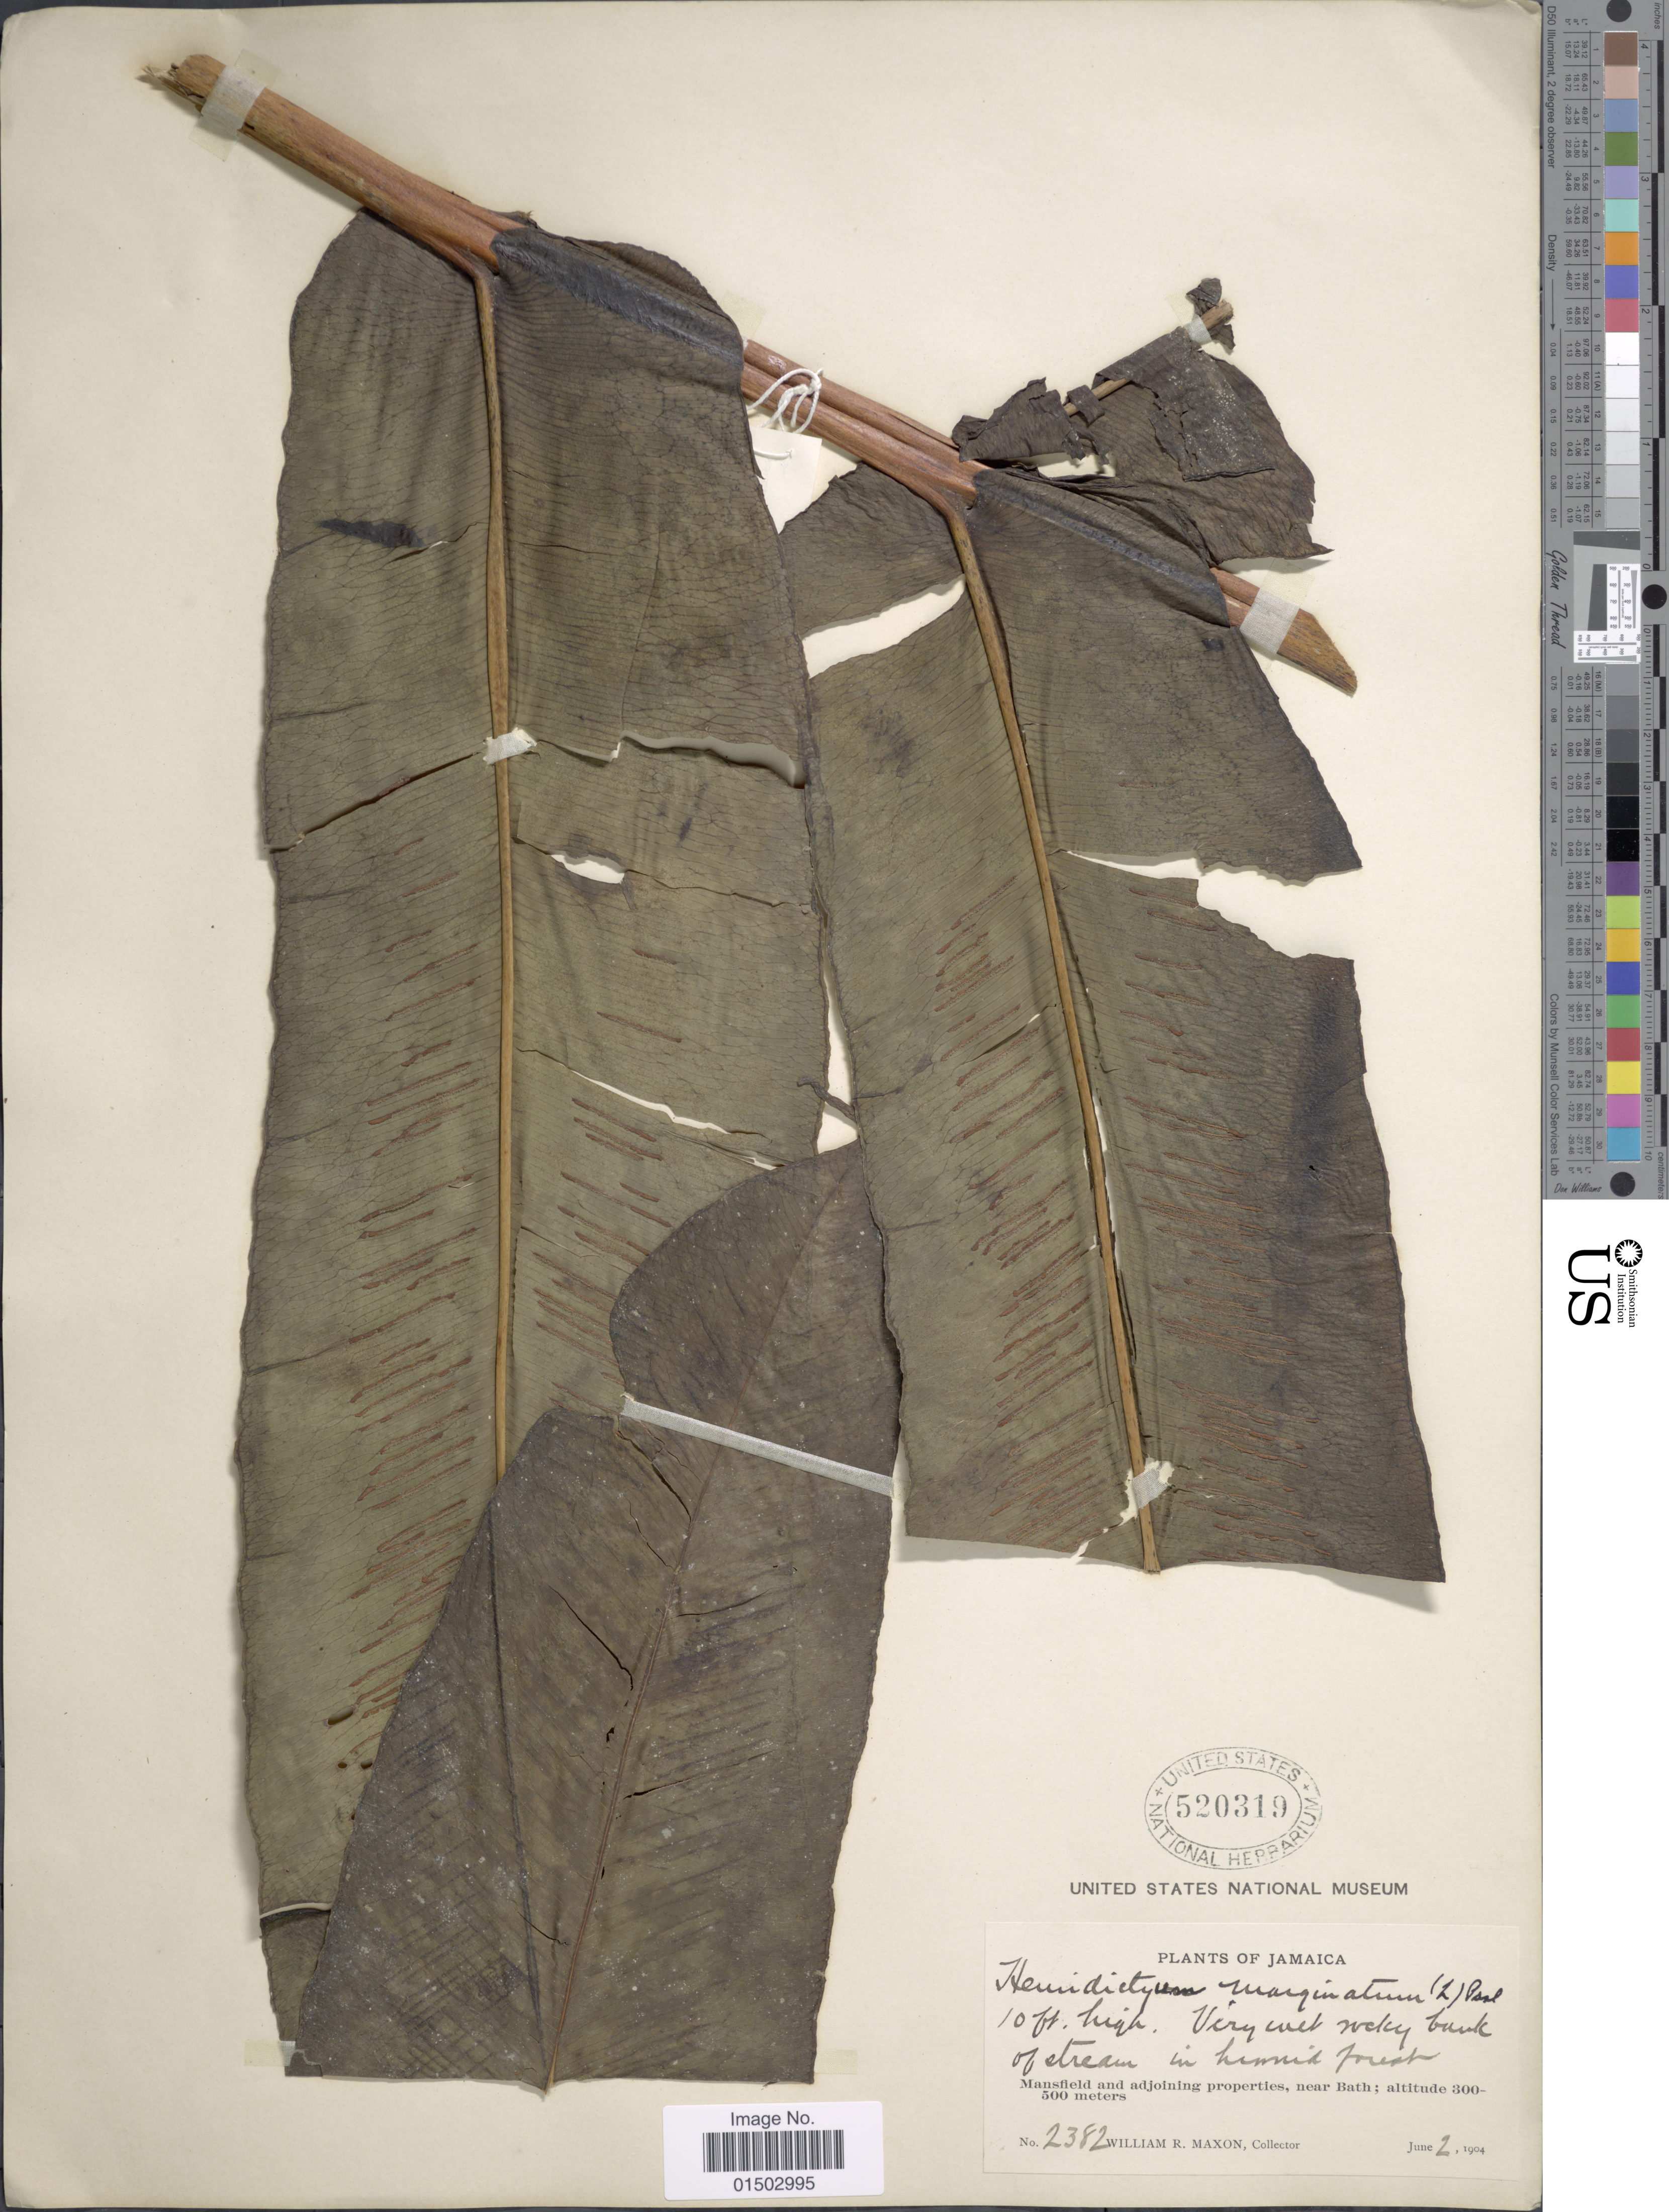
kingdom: Plantae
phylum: Tracheophyta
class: Polypodiopsida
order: Polypodiales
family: Hemidictyaceae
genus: Hemidictyum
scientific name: Hemidictyum marginatum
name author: (L.) C. Presl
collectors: W. R. Maxon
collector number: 2382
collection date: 1904-06-02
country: Jamaica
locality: Mansfield and adjoining properties, near Bath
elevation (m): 300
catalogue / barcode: US 520319